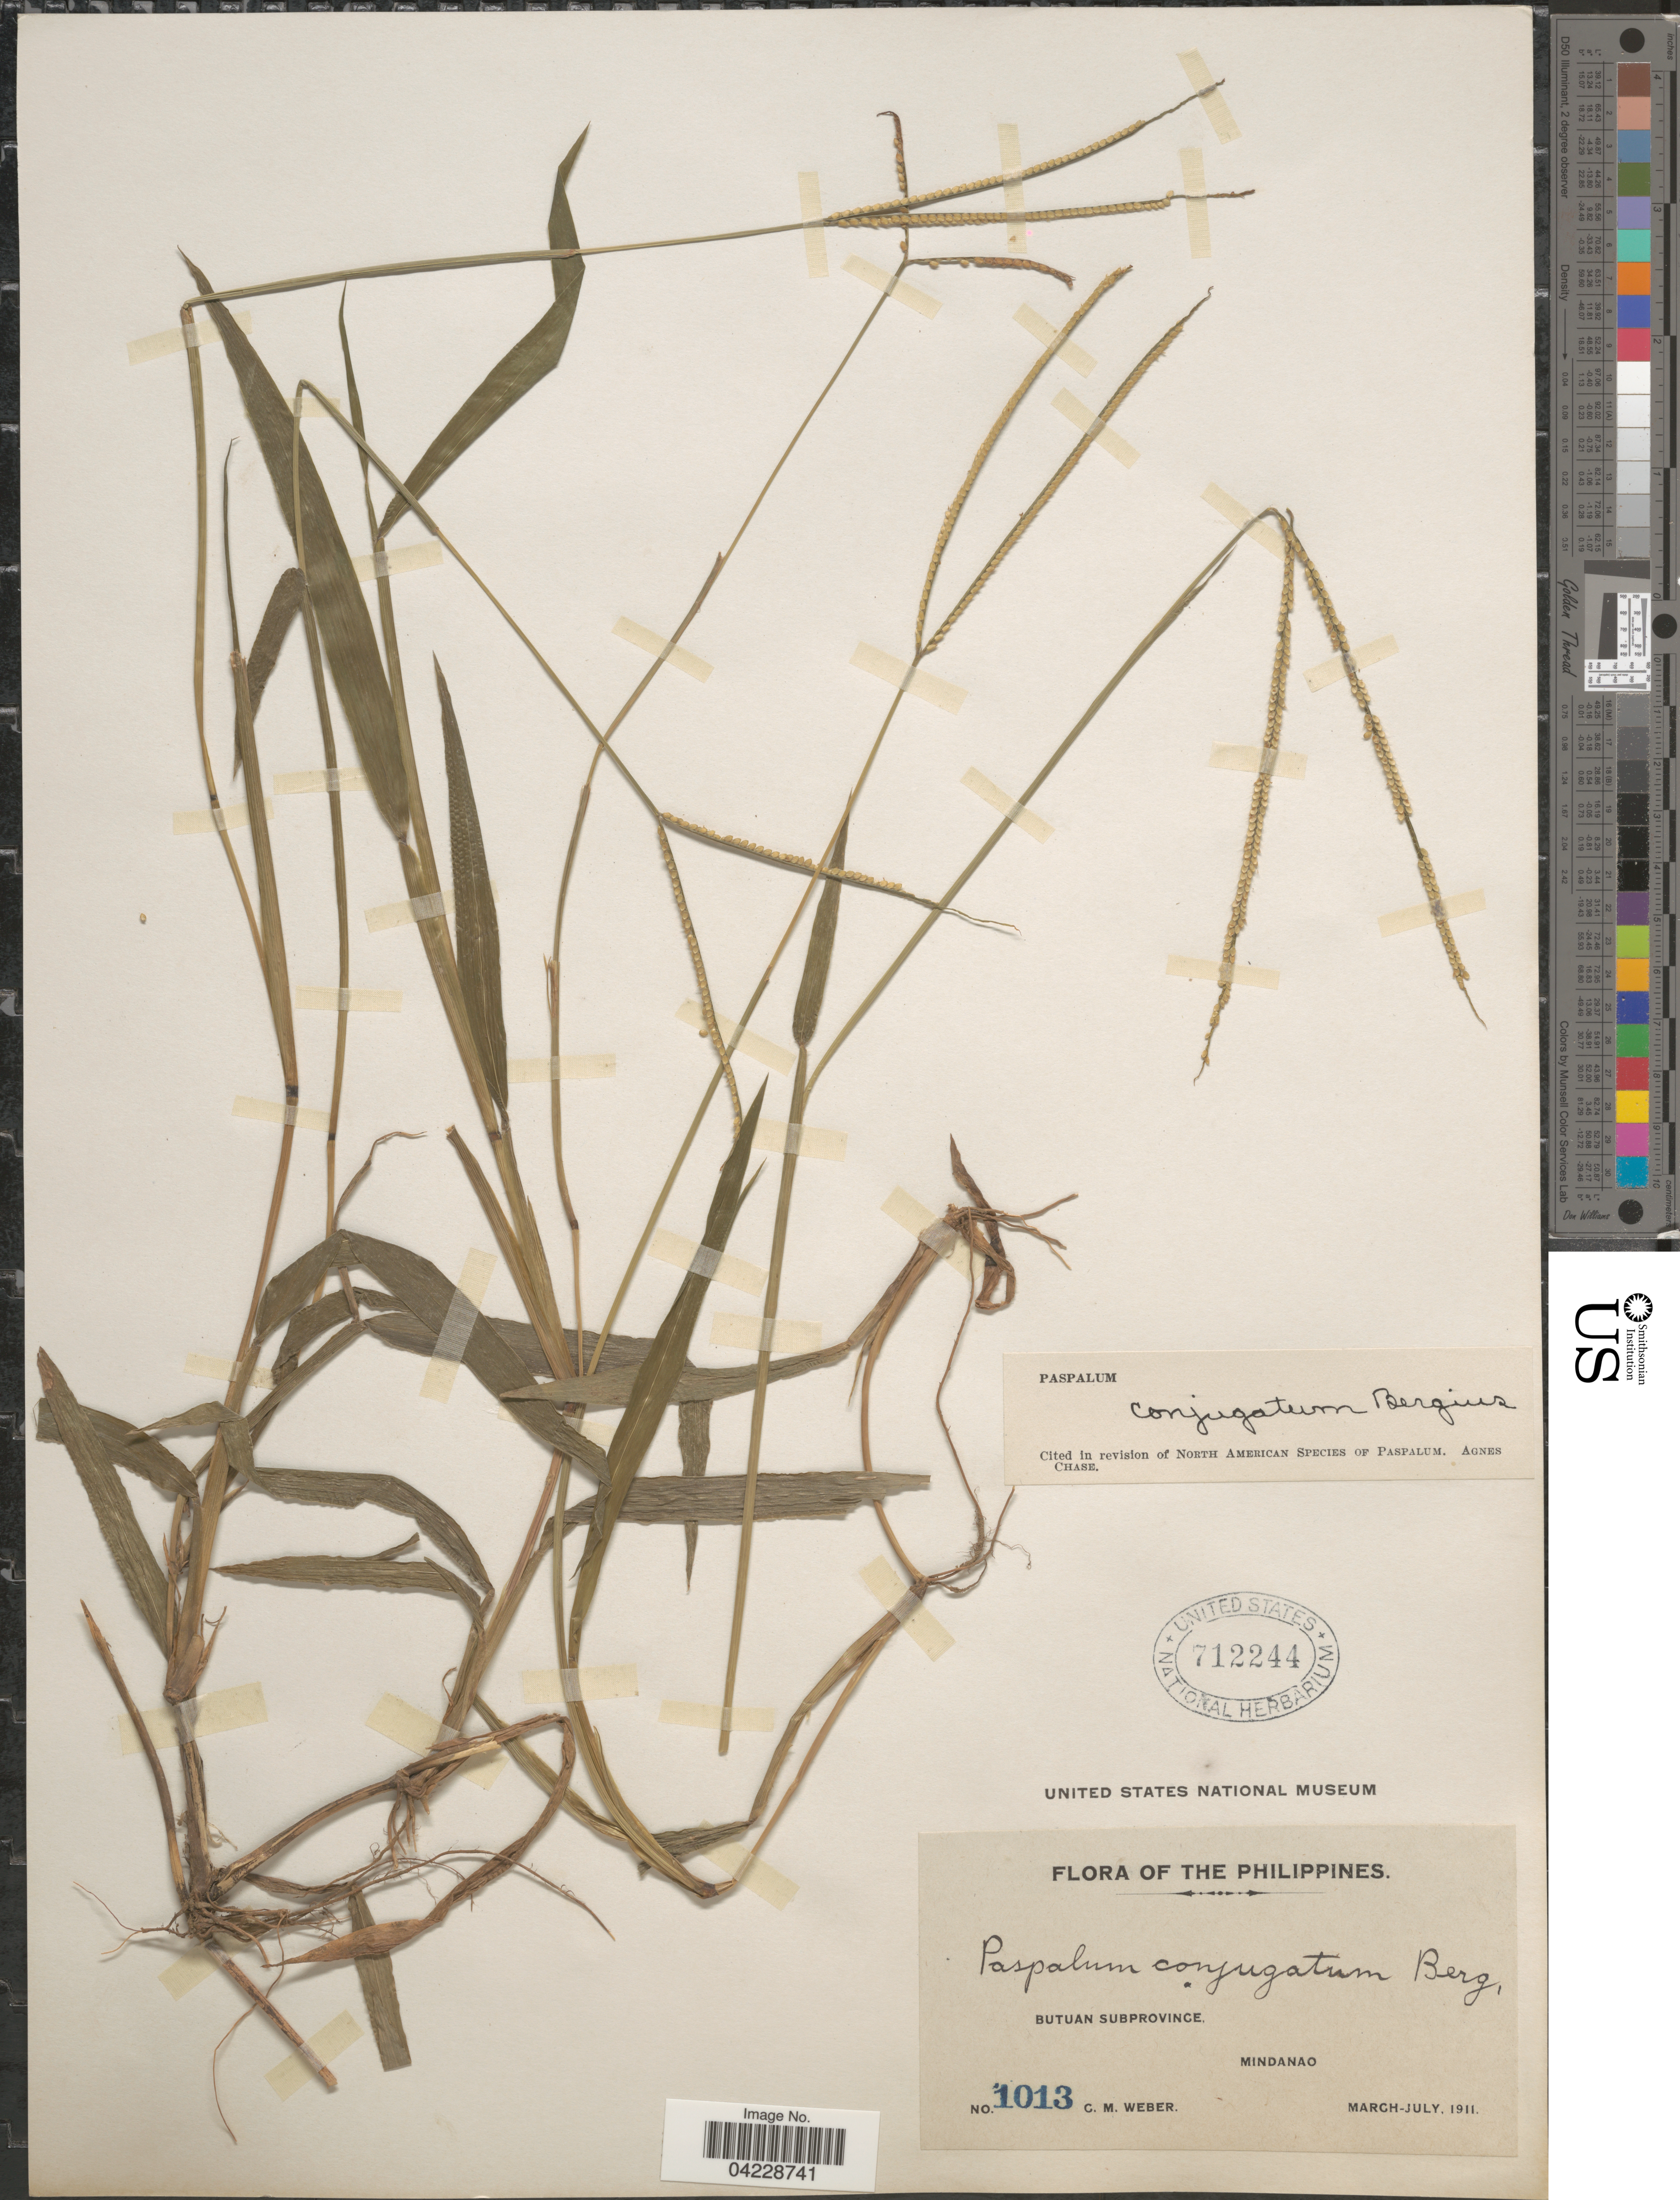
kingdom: Plantae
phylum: Tracheophyta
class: Liliopsida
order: Poales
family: Poaceae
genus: Paspalum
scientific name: Paspalum conjugatum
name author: P.J. Bergius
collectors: C. M. Weber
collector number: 1013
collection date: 1911-03/1911-07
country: Philippines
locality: Butuan Subprovince. Mindanao.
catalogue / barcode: US 712244